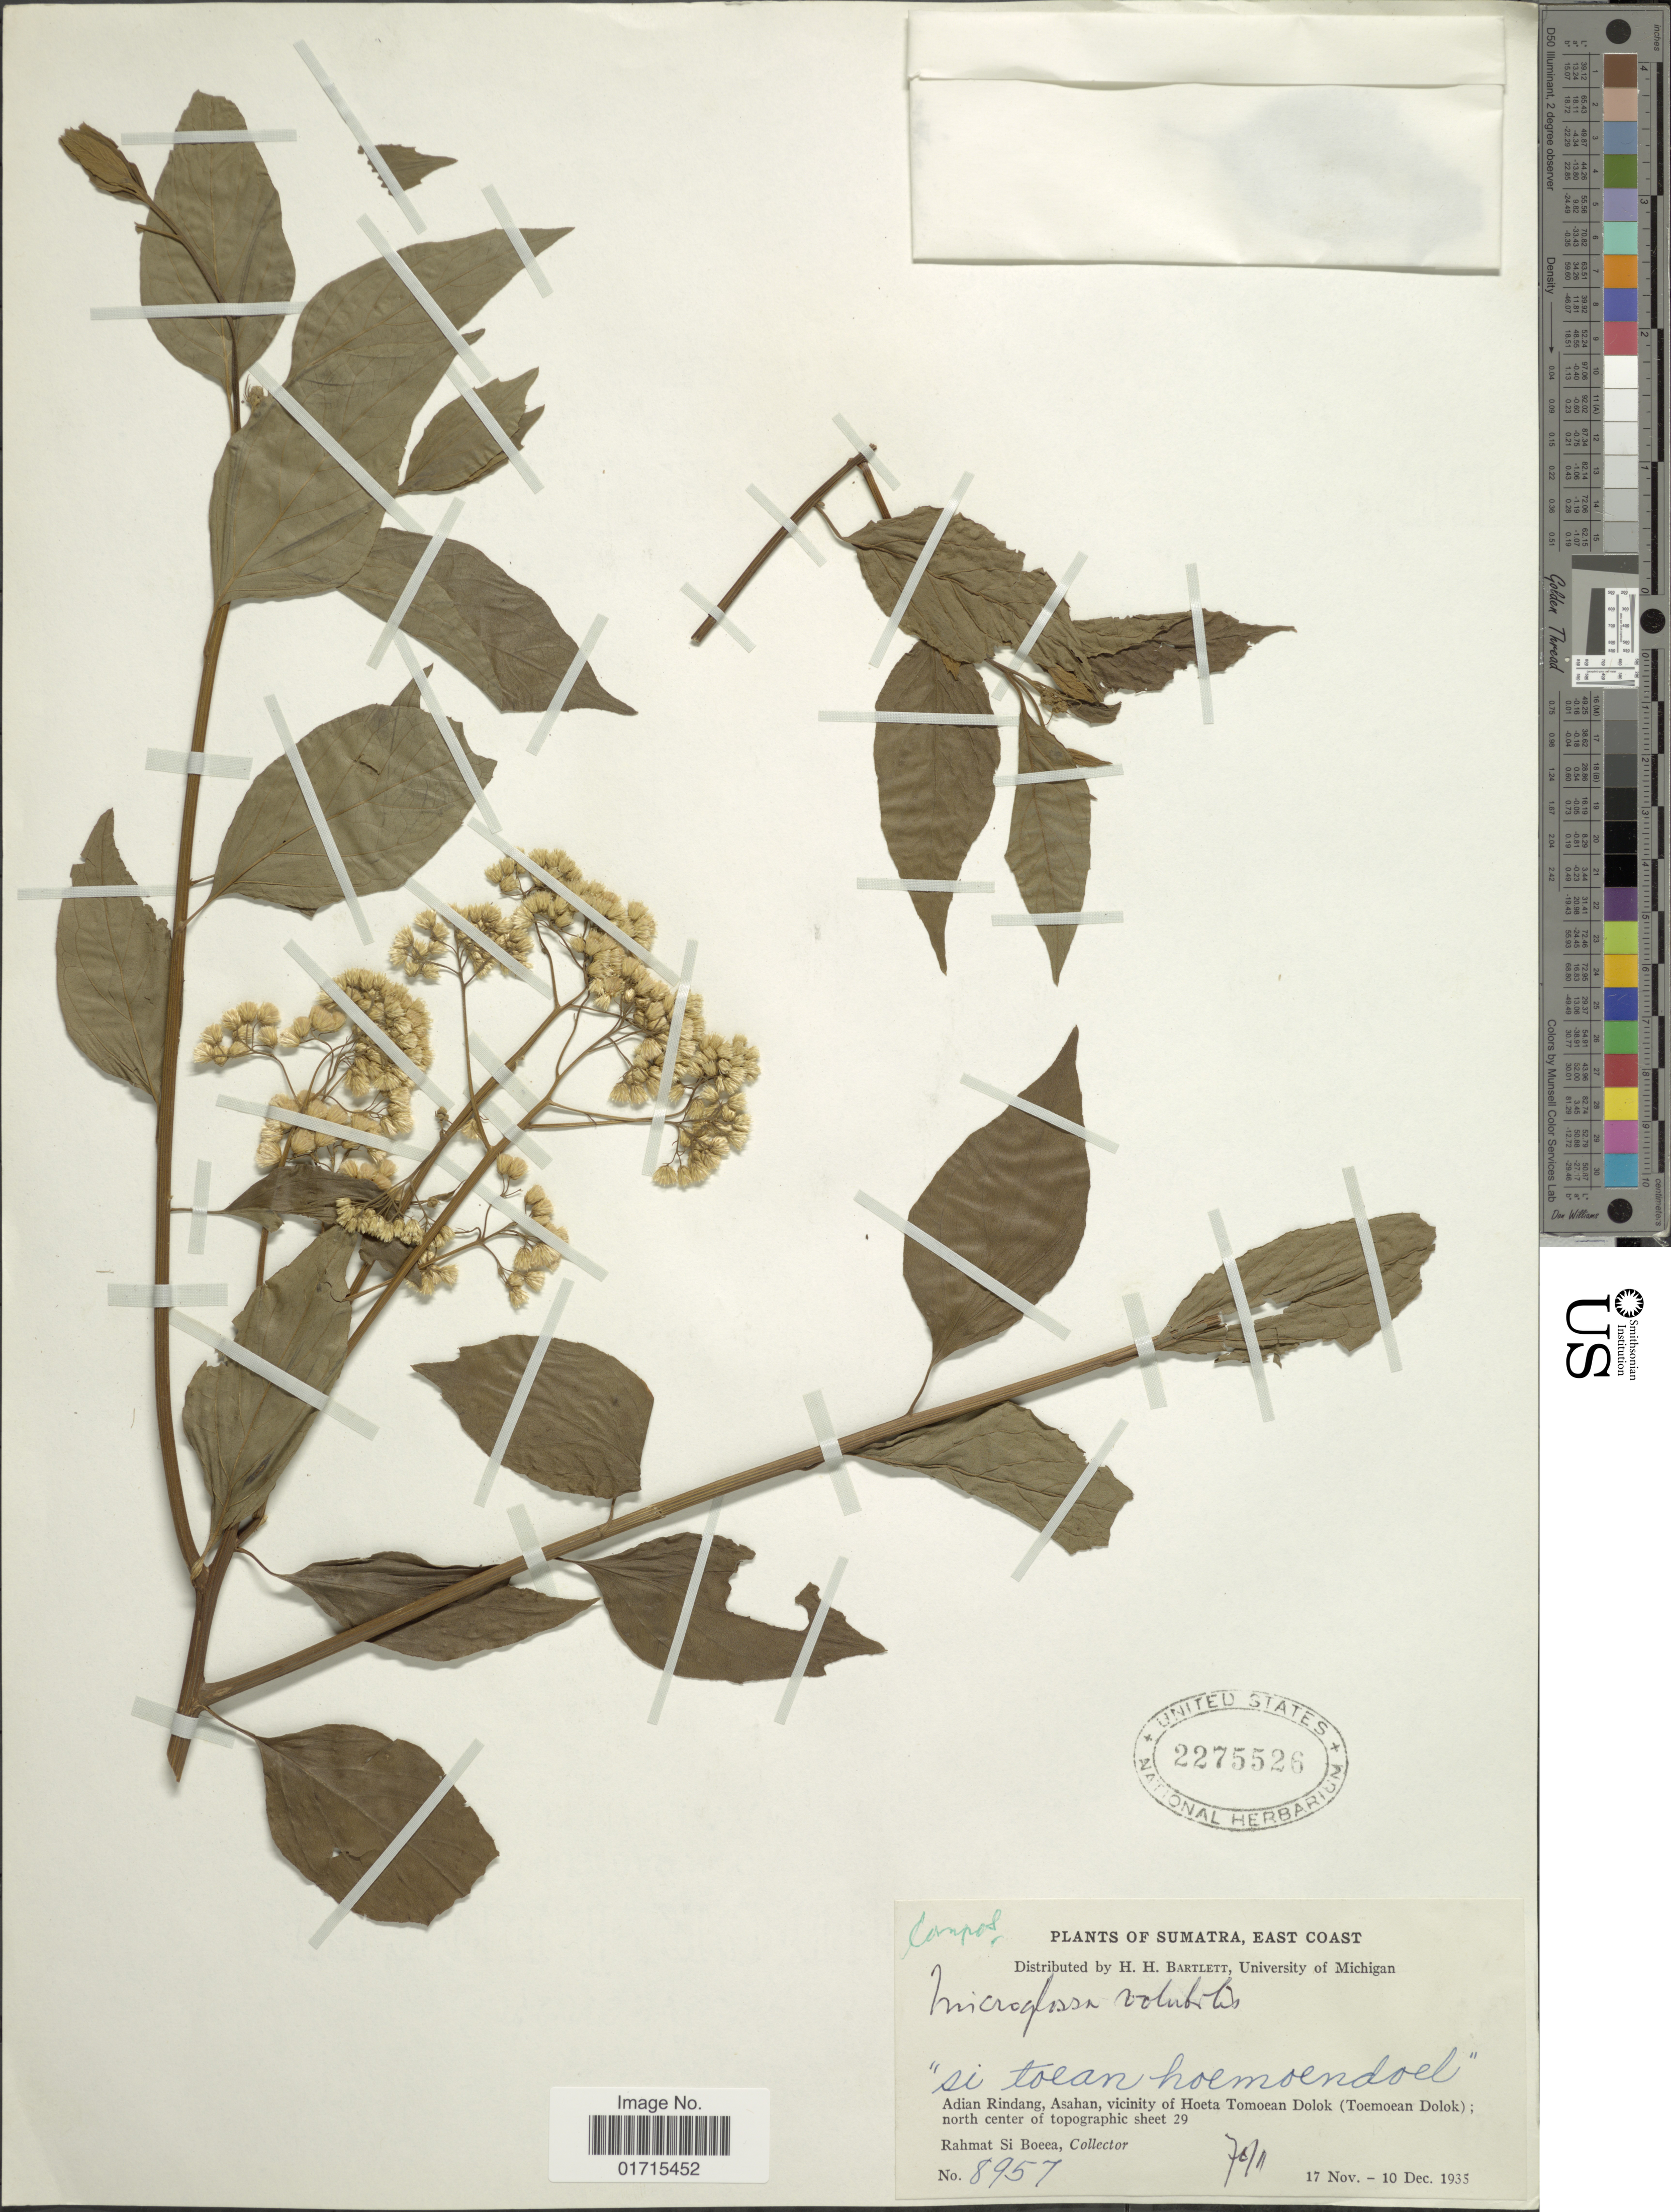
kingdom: Plantae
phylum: Tracheophyta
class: Magnoliopsida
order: Asterales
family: Asteraceae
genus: Microglossa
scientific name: Microglossa pyrifolia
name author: (Lam.) Kuntze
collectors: Rahmat Si Boeea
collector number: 8957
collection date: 1935-11-17/1935-12-10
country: Indonesia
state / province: Sumatra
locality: Sumatra, East Coast. Adian Rindang, Asahan, vicinity of Hoeta Tomoean Dolok (Toemoean Dolok)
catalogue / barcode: US 2275526